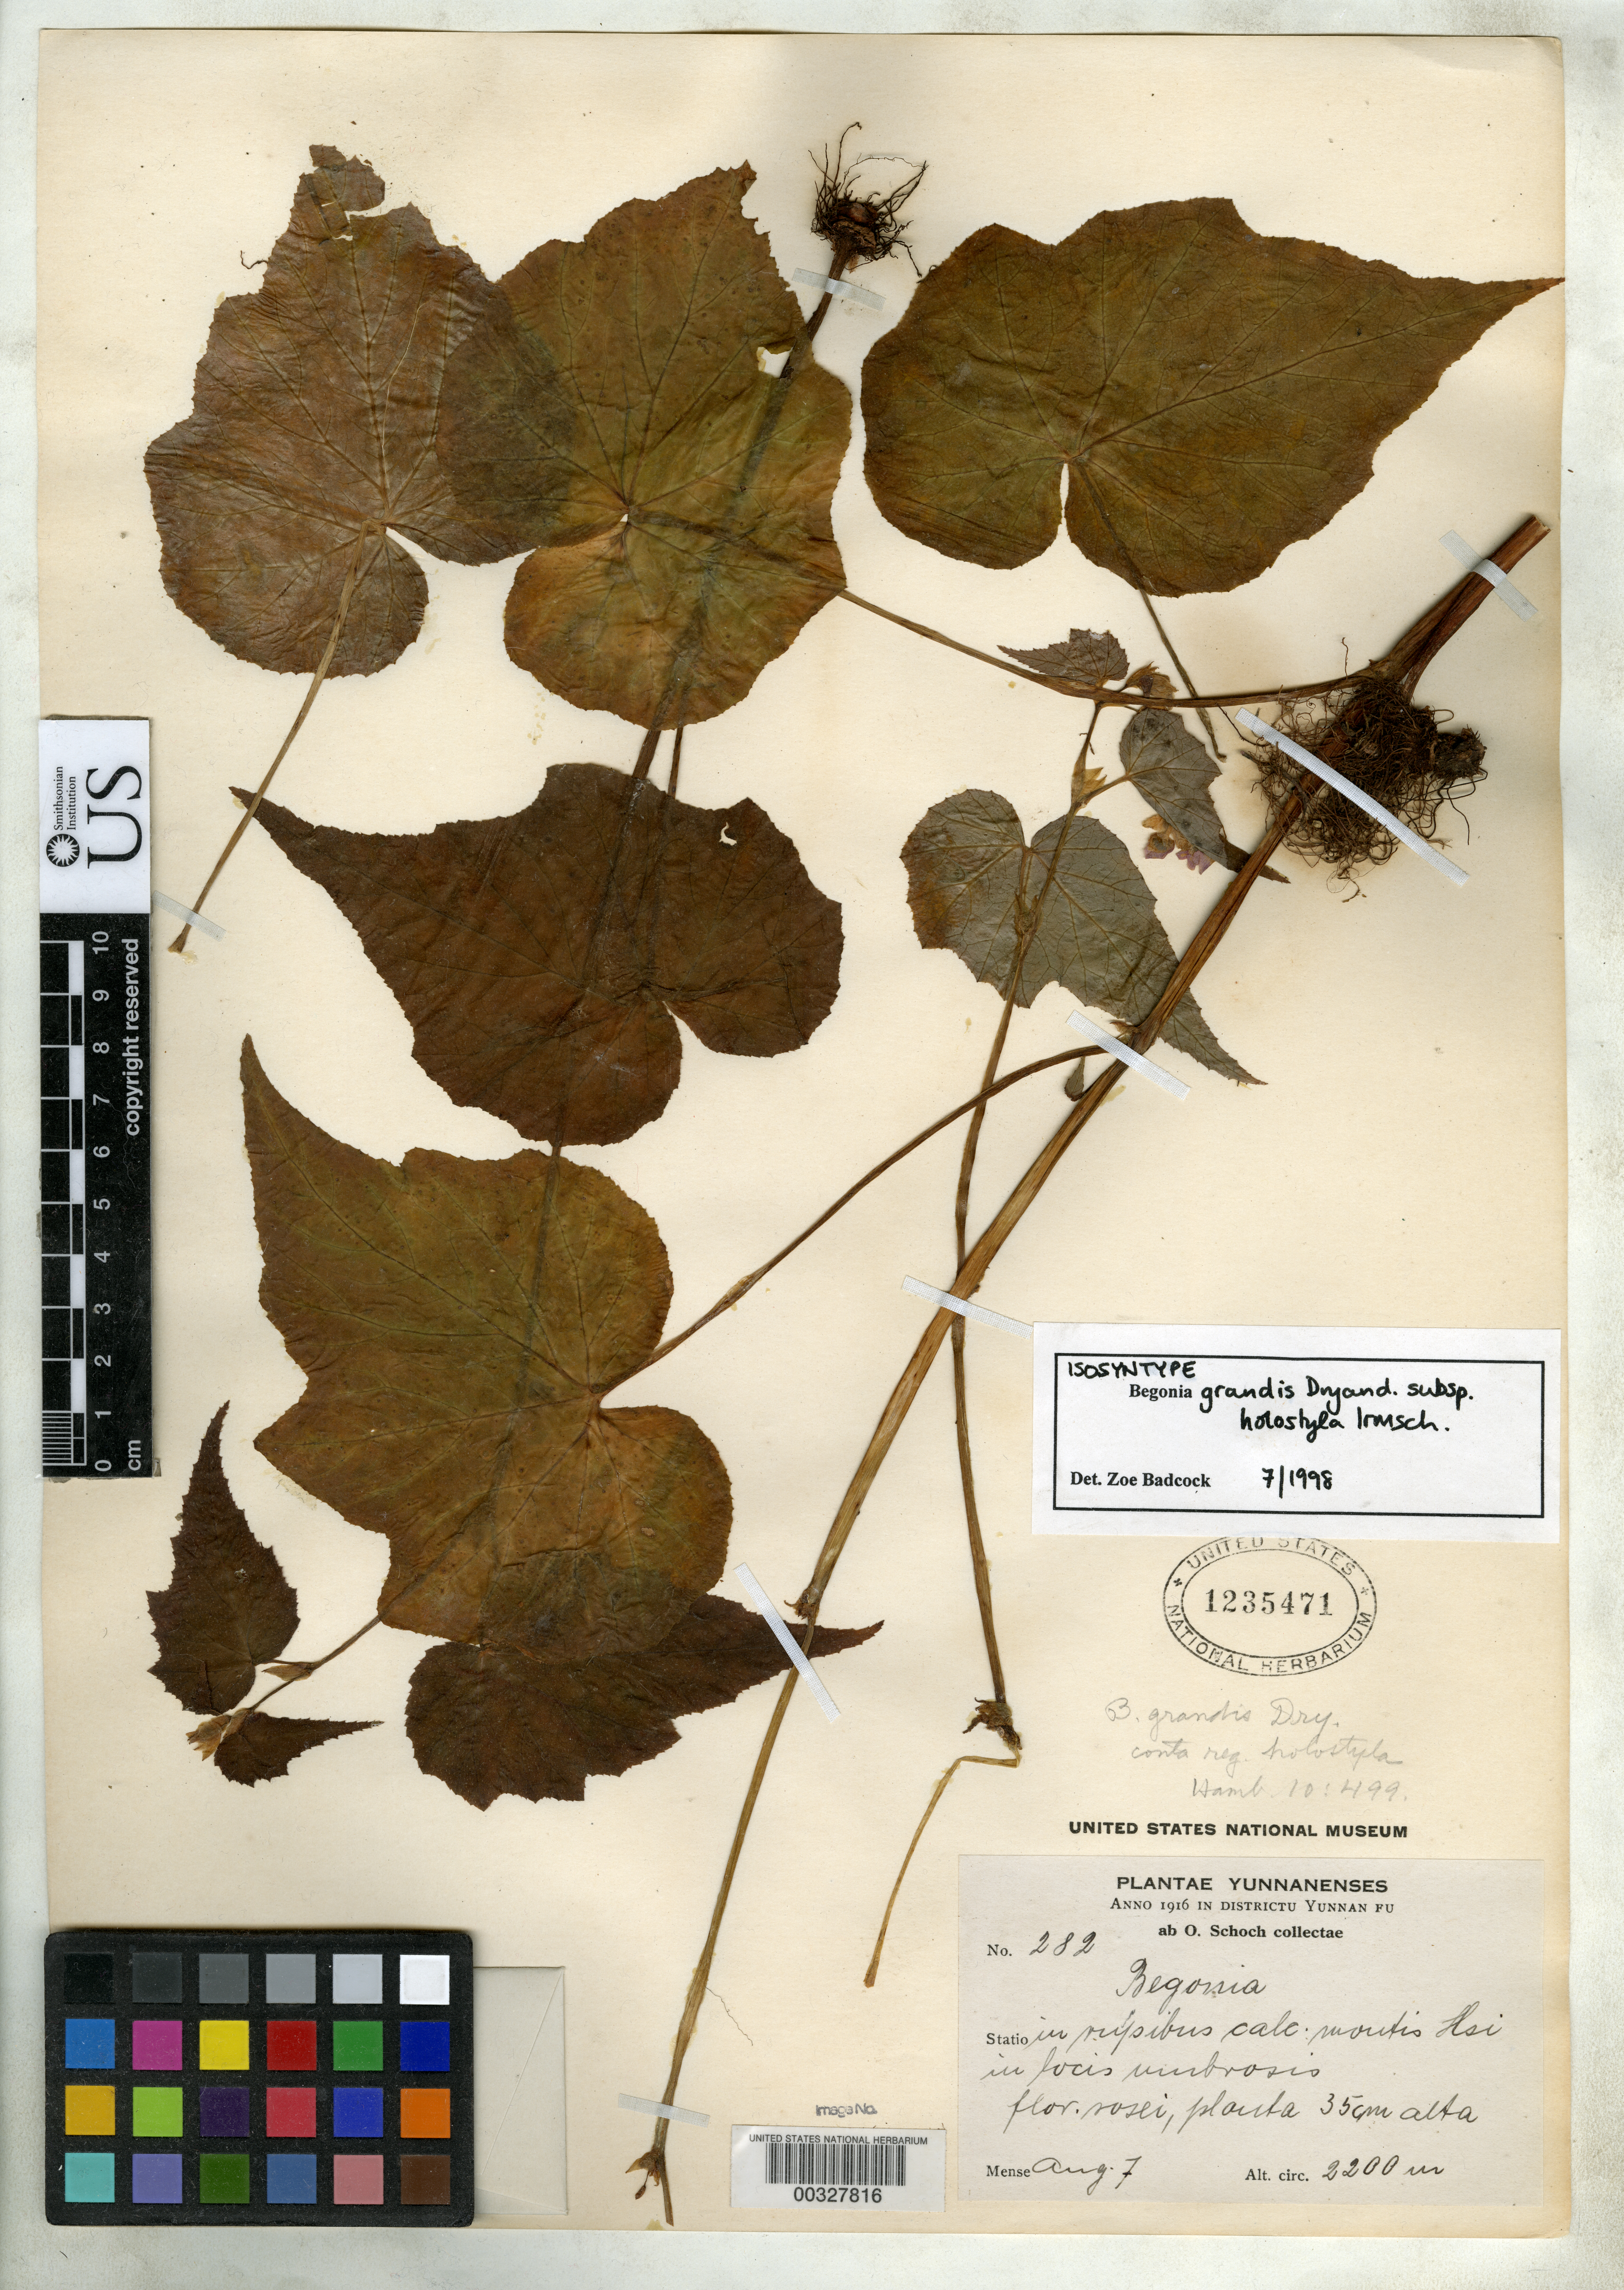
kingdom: Plantae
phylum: Tracheophyta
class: Magnoliopsida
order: Cucurbitales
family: Begoniaceae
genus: Begonia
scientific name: Begonia grandis subsp. holostyla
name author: Irmsch.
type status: Isosyntype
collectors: O. Schoch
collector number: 282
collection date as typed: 07 Aug 1916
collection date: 1916-08-07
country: China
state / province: Yunnan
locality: In rupibus calc. montis Hsi in locis umbrosis.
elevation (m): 2200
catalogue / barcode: US 1235471